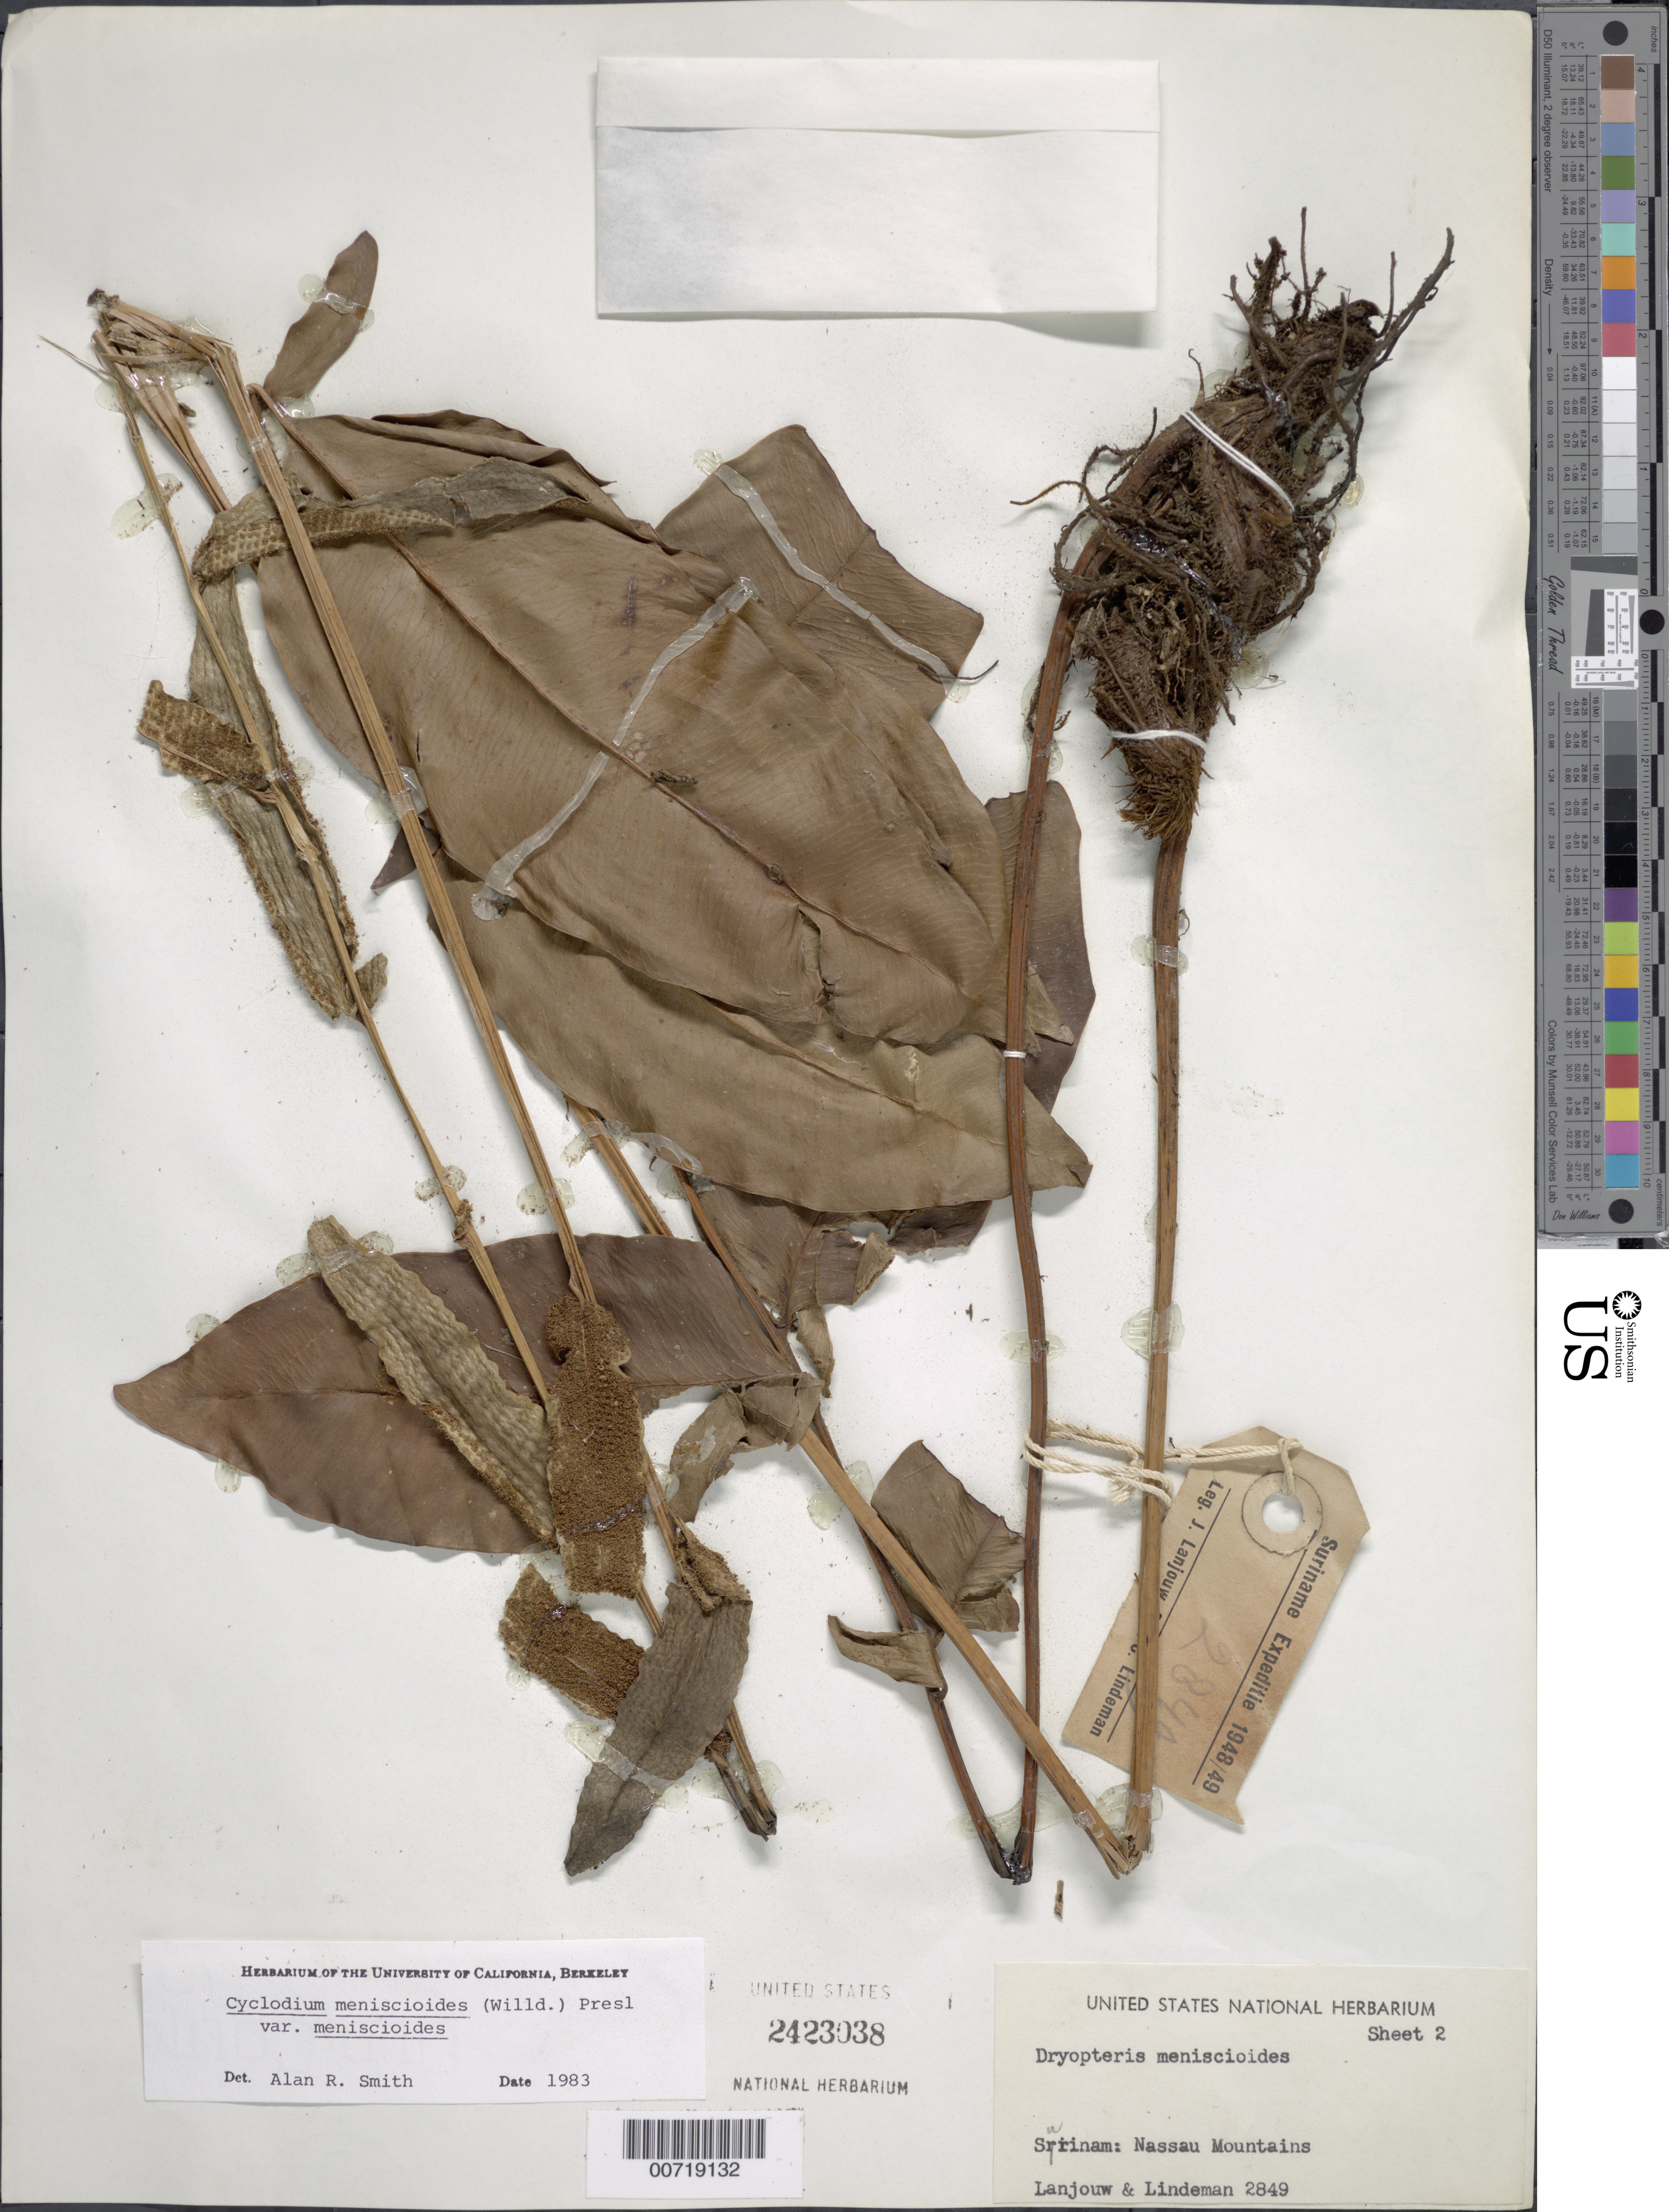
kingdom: Plantae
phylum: Tracheophyta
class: Polypodiopsida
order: Polypodiales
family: Dryopteridaceae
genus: Cyclodium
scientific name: Cyclodium meniscioides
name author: (Willd.) C. Presl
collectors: J. Lanjouw & -. Lindeman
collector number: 2849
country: Suriname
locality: Nassau Mountains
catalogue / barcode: US 2423038